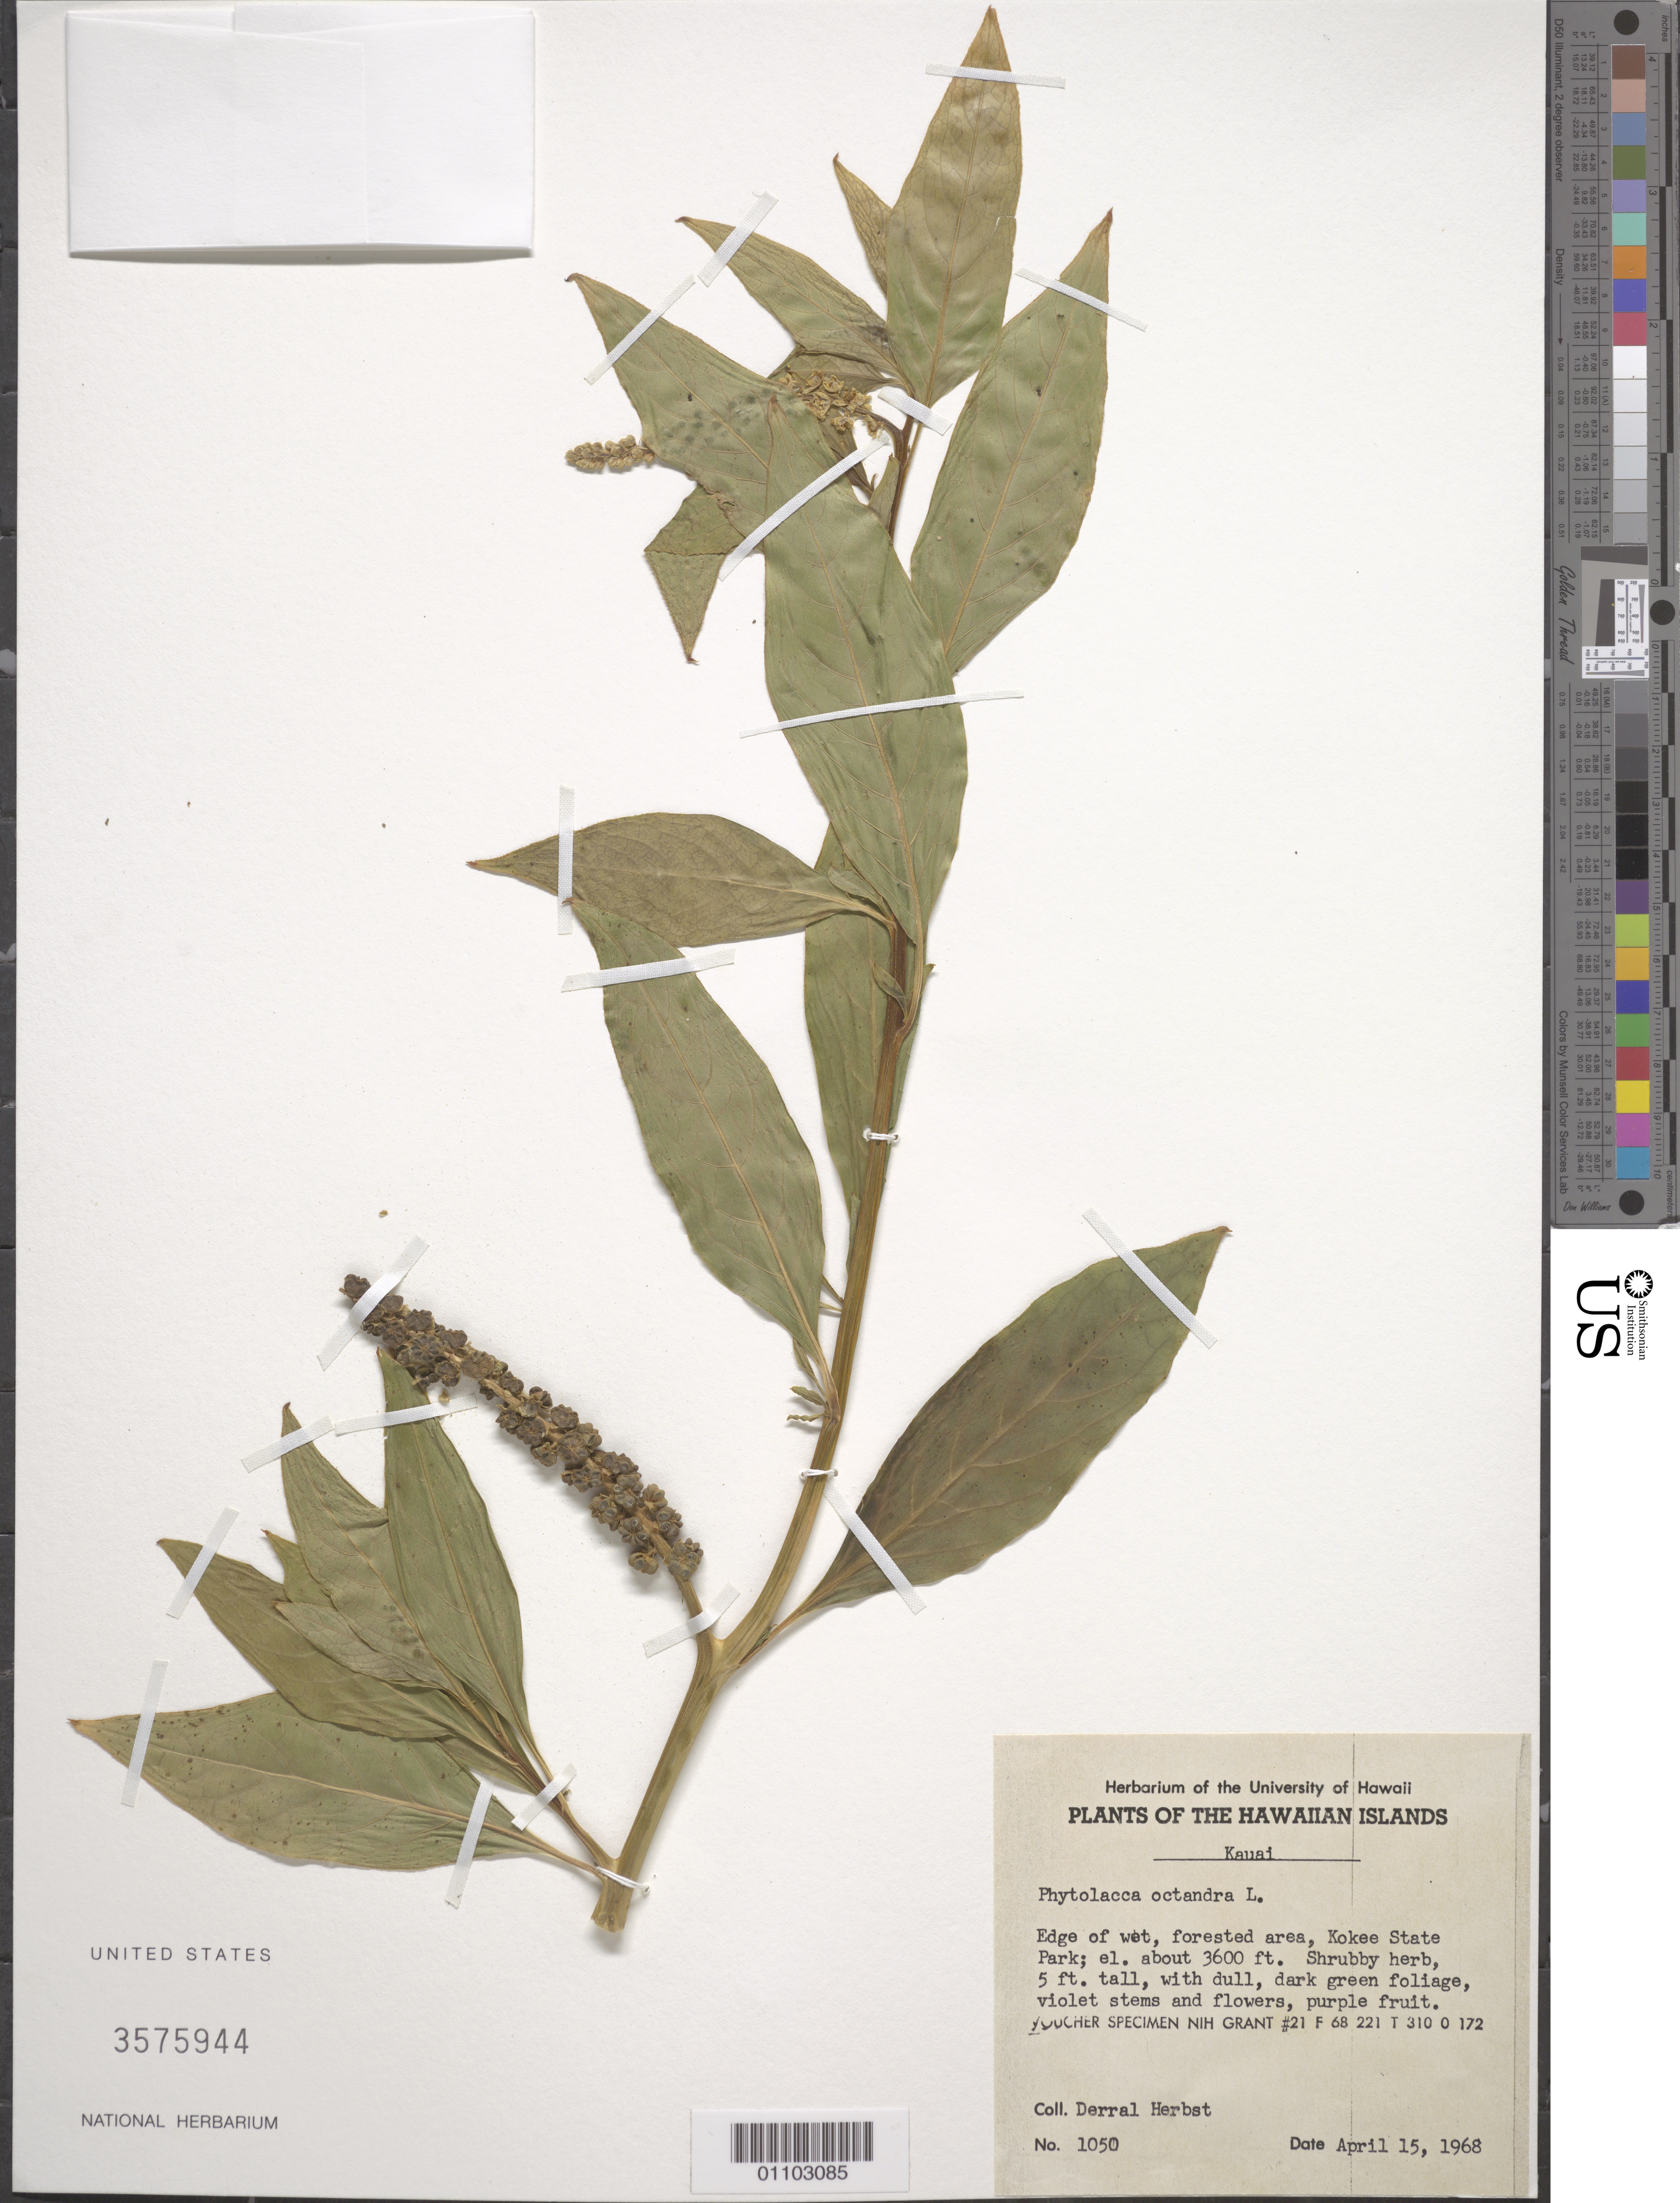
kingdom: Plantae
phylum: Tracheophyta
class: Magnoliopsida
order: Caryophyllales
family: Phytolaccaceae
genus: Phytolacca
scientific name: Phytolacca octandra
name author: L.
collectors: D. R. Herbst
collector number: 1050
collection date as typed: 15 Apr 1968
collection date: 1968-04-15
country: United States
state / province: Hawaii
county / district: Kauai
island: Kaua'i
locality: Kokee State Park.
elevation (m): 1097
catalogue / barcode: US 3575944